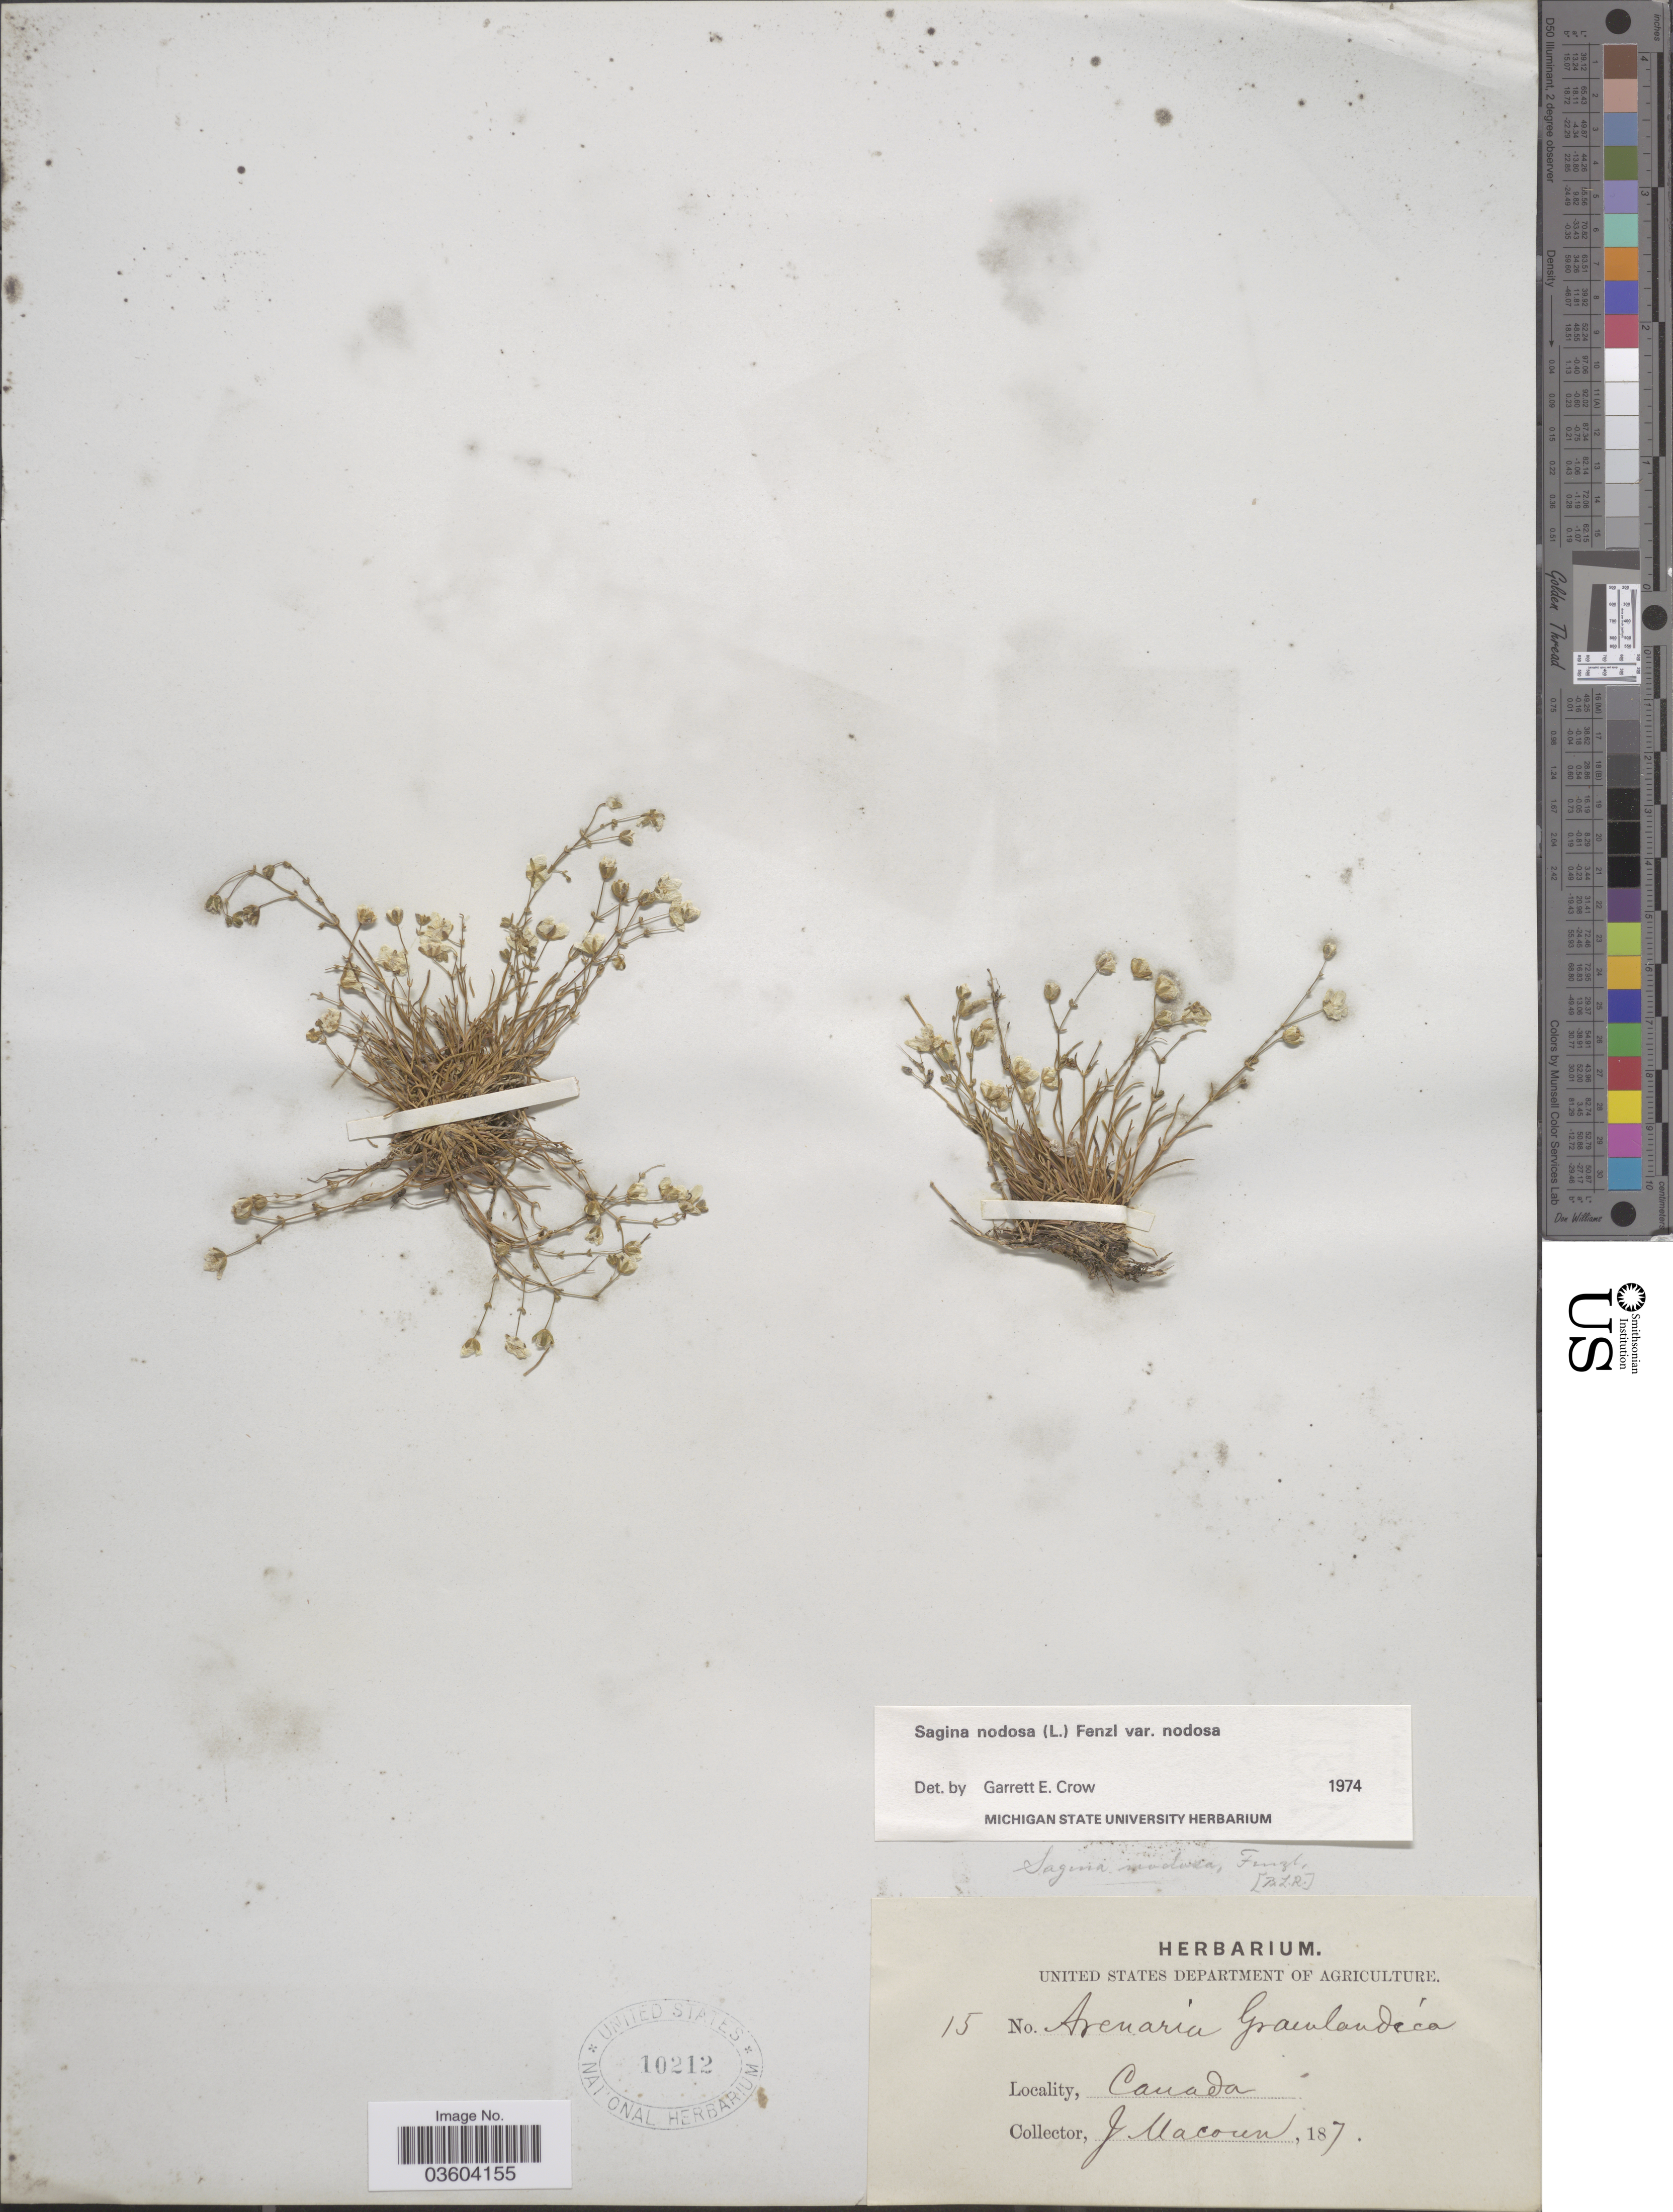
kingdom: Plantae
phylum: Tracheophyta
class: Magnoliopsida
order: Caryophyllales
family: Caryophyllaceae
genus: Sagina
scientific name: Sagina nodosa var. nodosa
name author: (L.) Fenzl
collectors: J. Macoun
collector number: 15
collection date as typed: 187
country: Canada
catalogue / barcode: US 10212